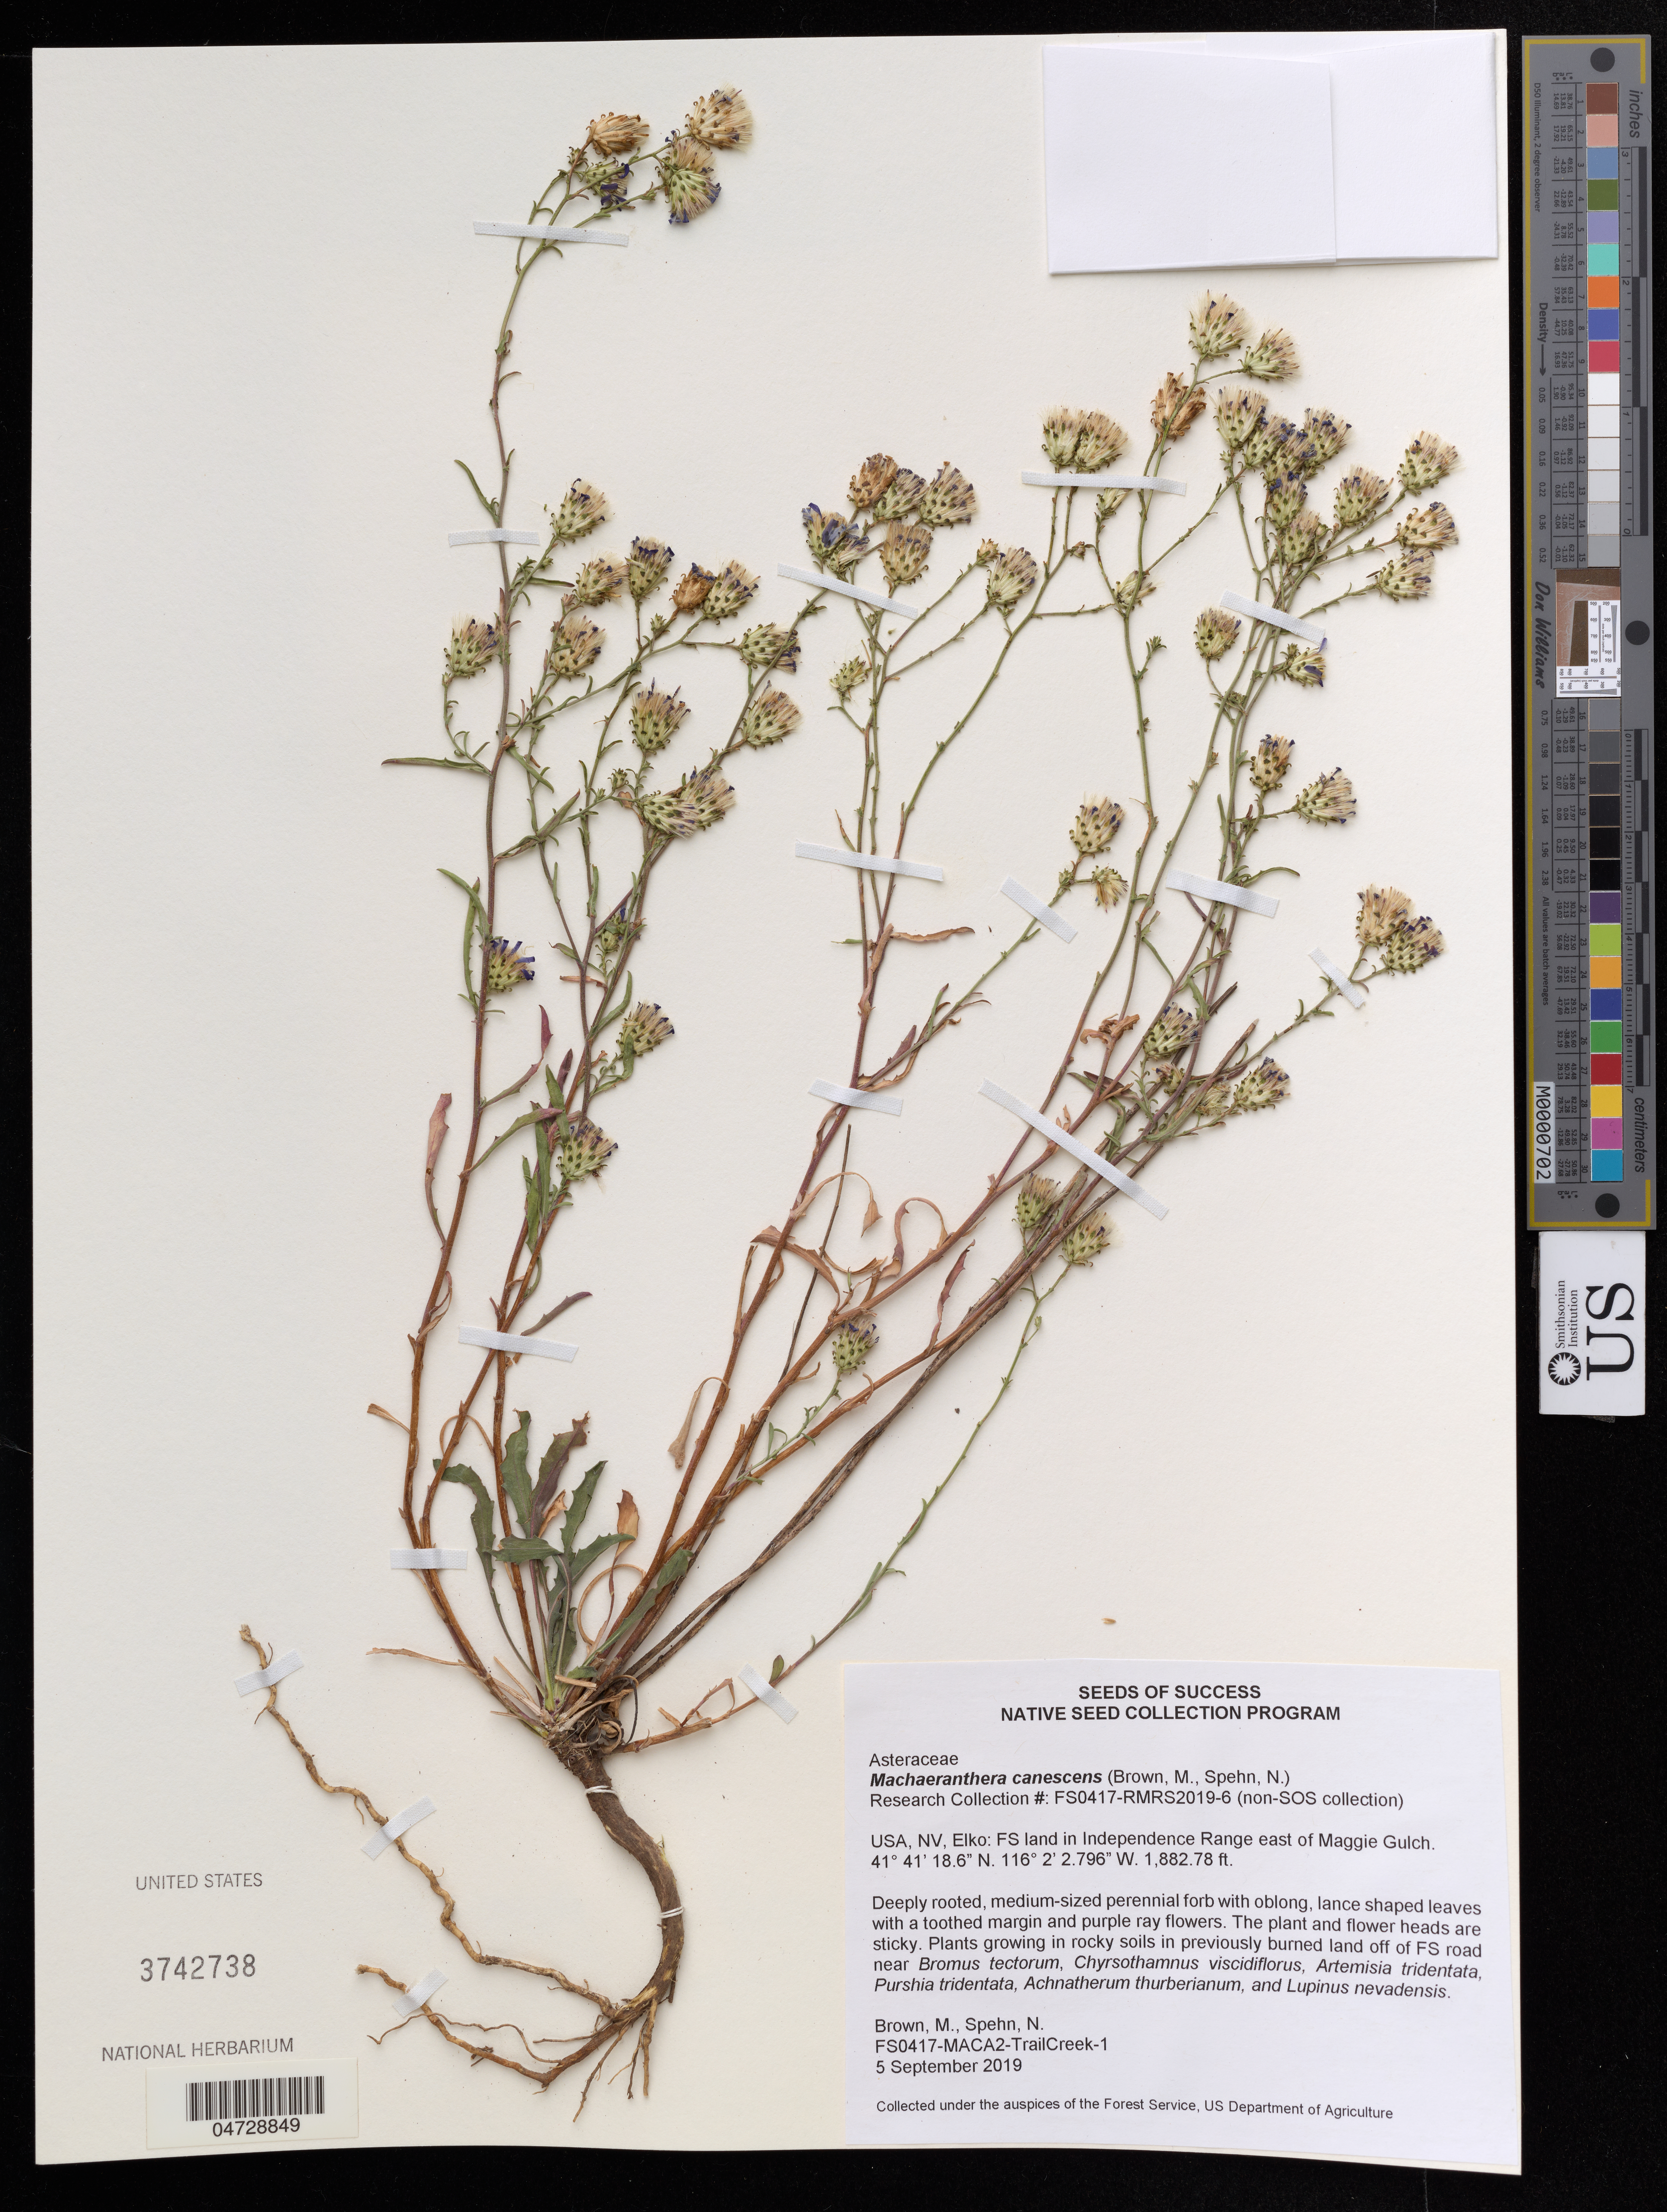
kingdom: Plantae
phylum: Tracheophyta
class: Magnoliopsida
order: Asterales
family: Asteraceae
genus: Machaeranthera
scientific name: Machaeranthera canescens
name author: (Pursh) A. Gray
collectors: M. Brown & N. Spehn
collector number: FS0417-MACA2-TrailCreek-1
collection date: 2019-09-05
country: United States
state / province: Nevada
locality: Elko: FS land in Independence Rage east of Maggie Gulch.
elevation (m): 573.87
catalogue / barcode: US 3742738